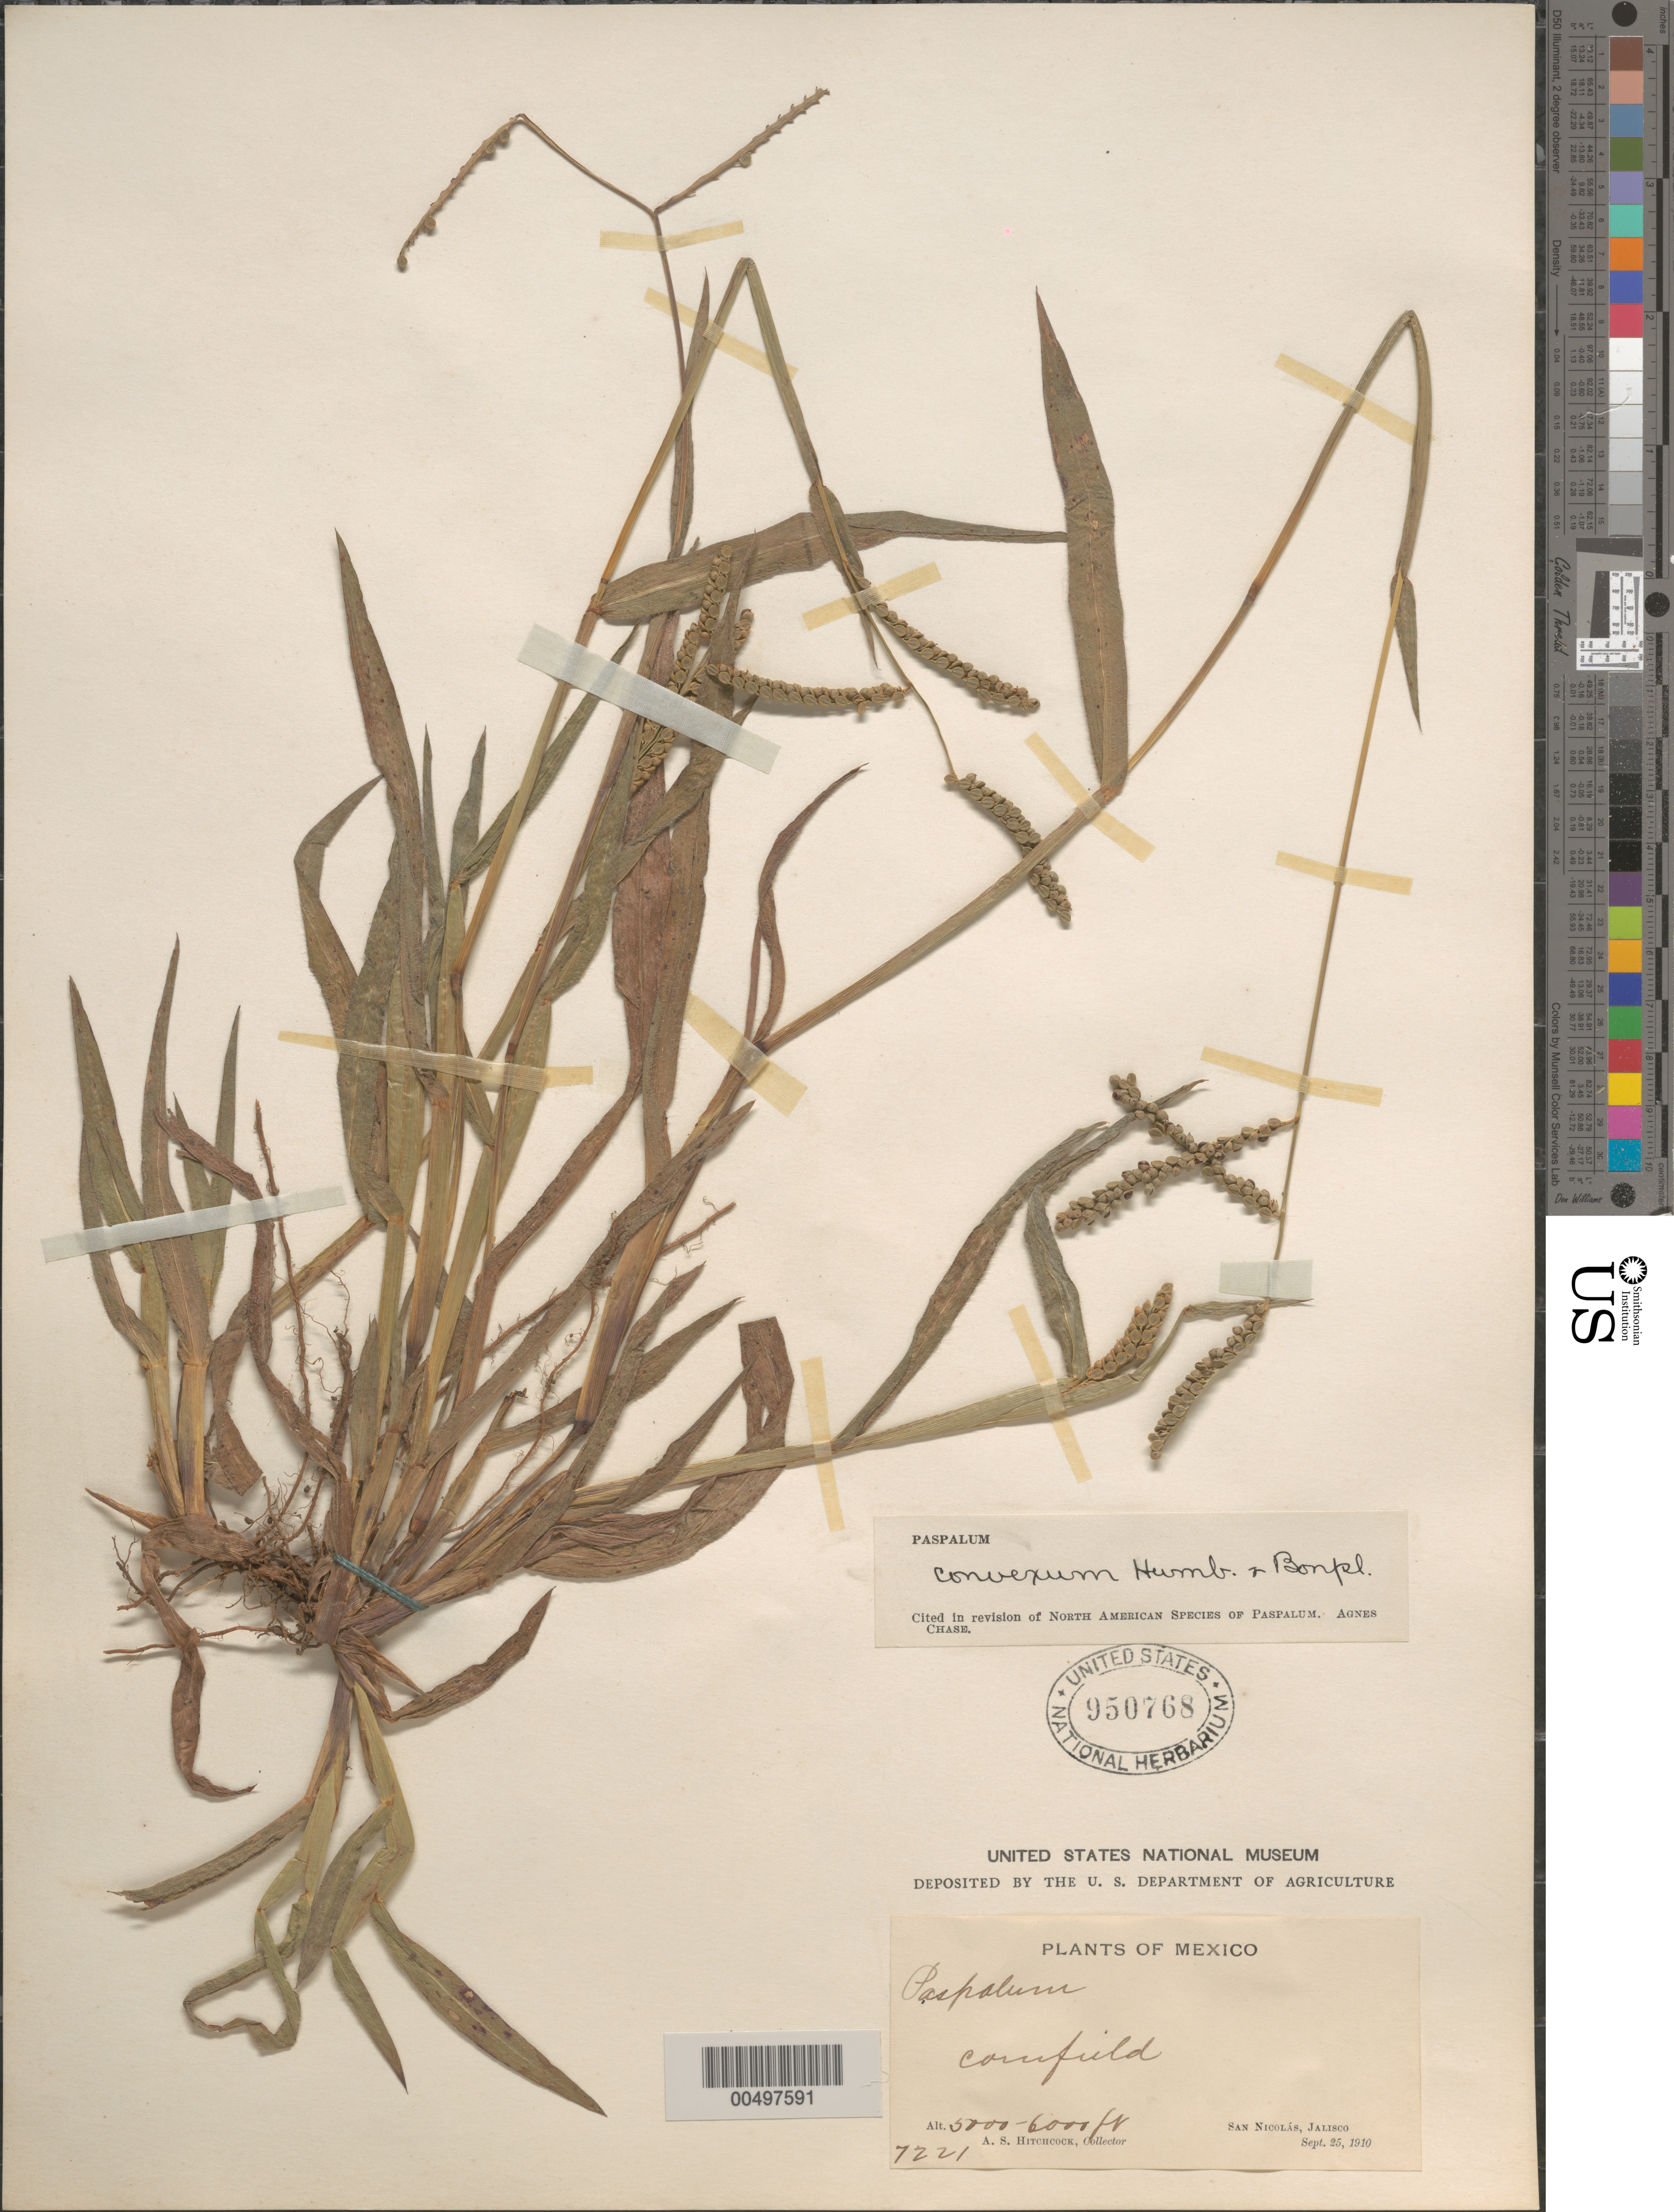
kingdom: Plantae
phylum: Tracheophyta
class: Liliopsida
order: Poales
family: Poaceae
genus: Paspalum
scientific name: Paspalum convexum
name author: Humb. & Bonpl. ex Flüggé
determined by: Chase, [M.] Agnes, (US)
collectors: A. S. Hitchcock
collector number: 7221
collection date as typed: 25 Sep 1910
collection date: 1910-09-25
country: Mexico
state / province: Jalisco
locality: San Nicolás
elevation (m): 1524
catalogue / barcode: US 950768